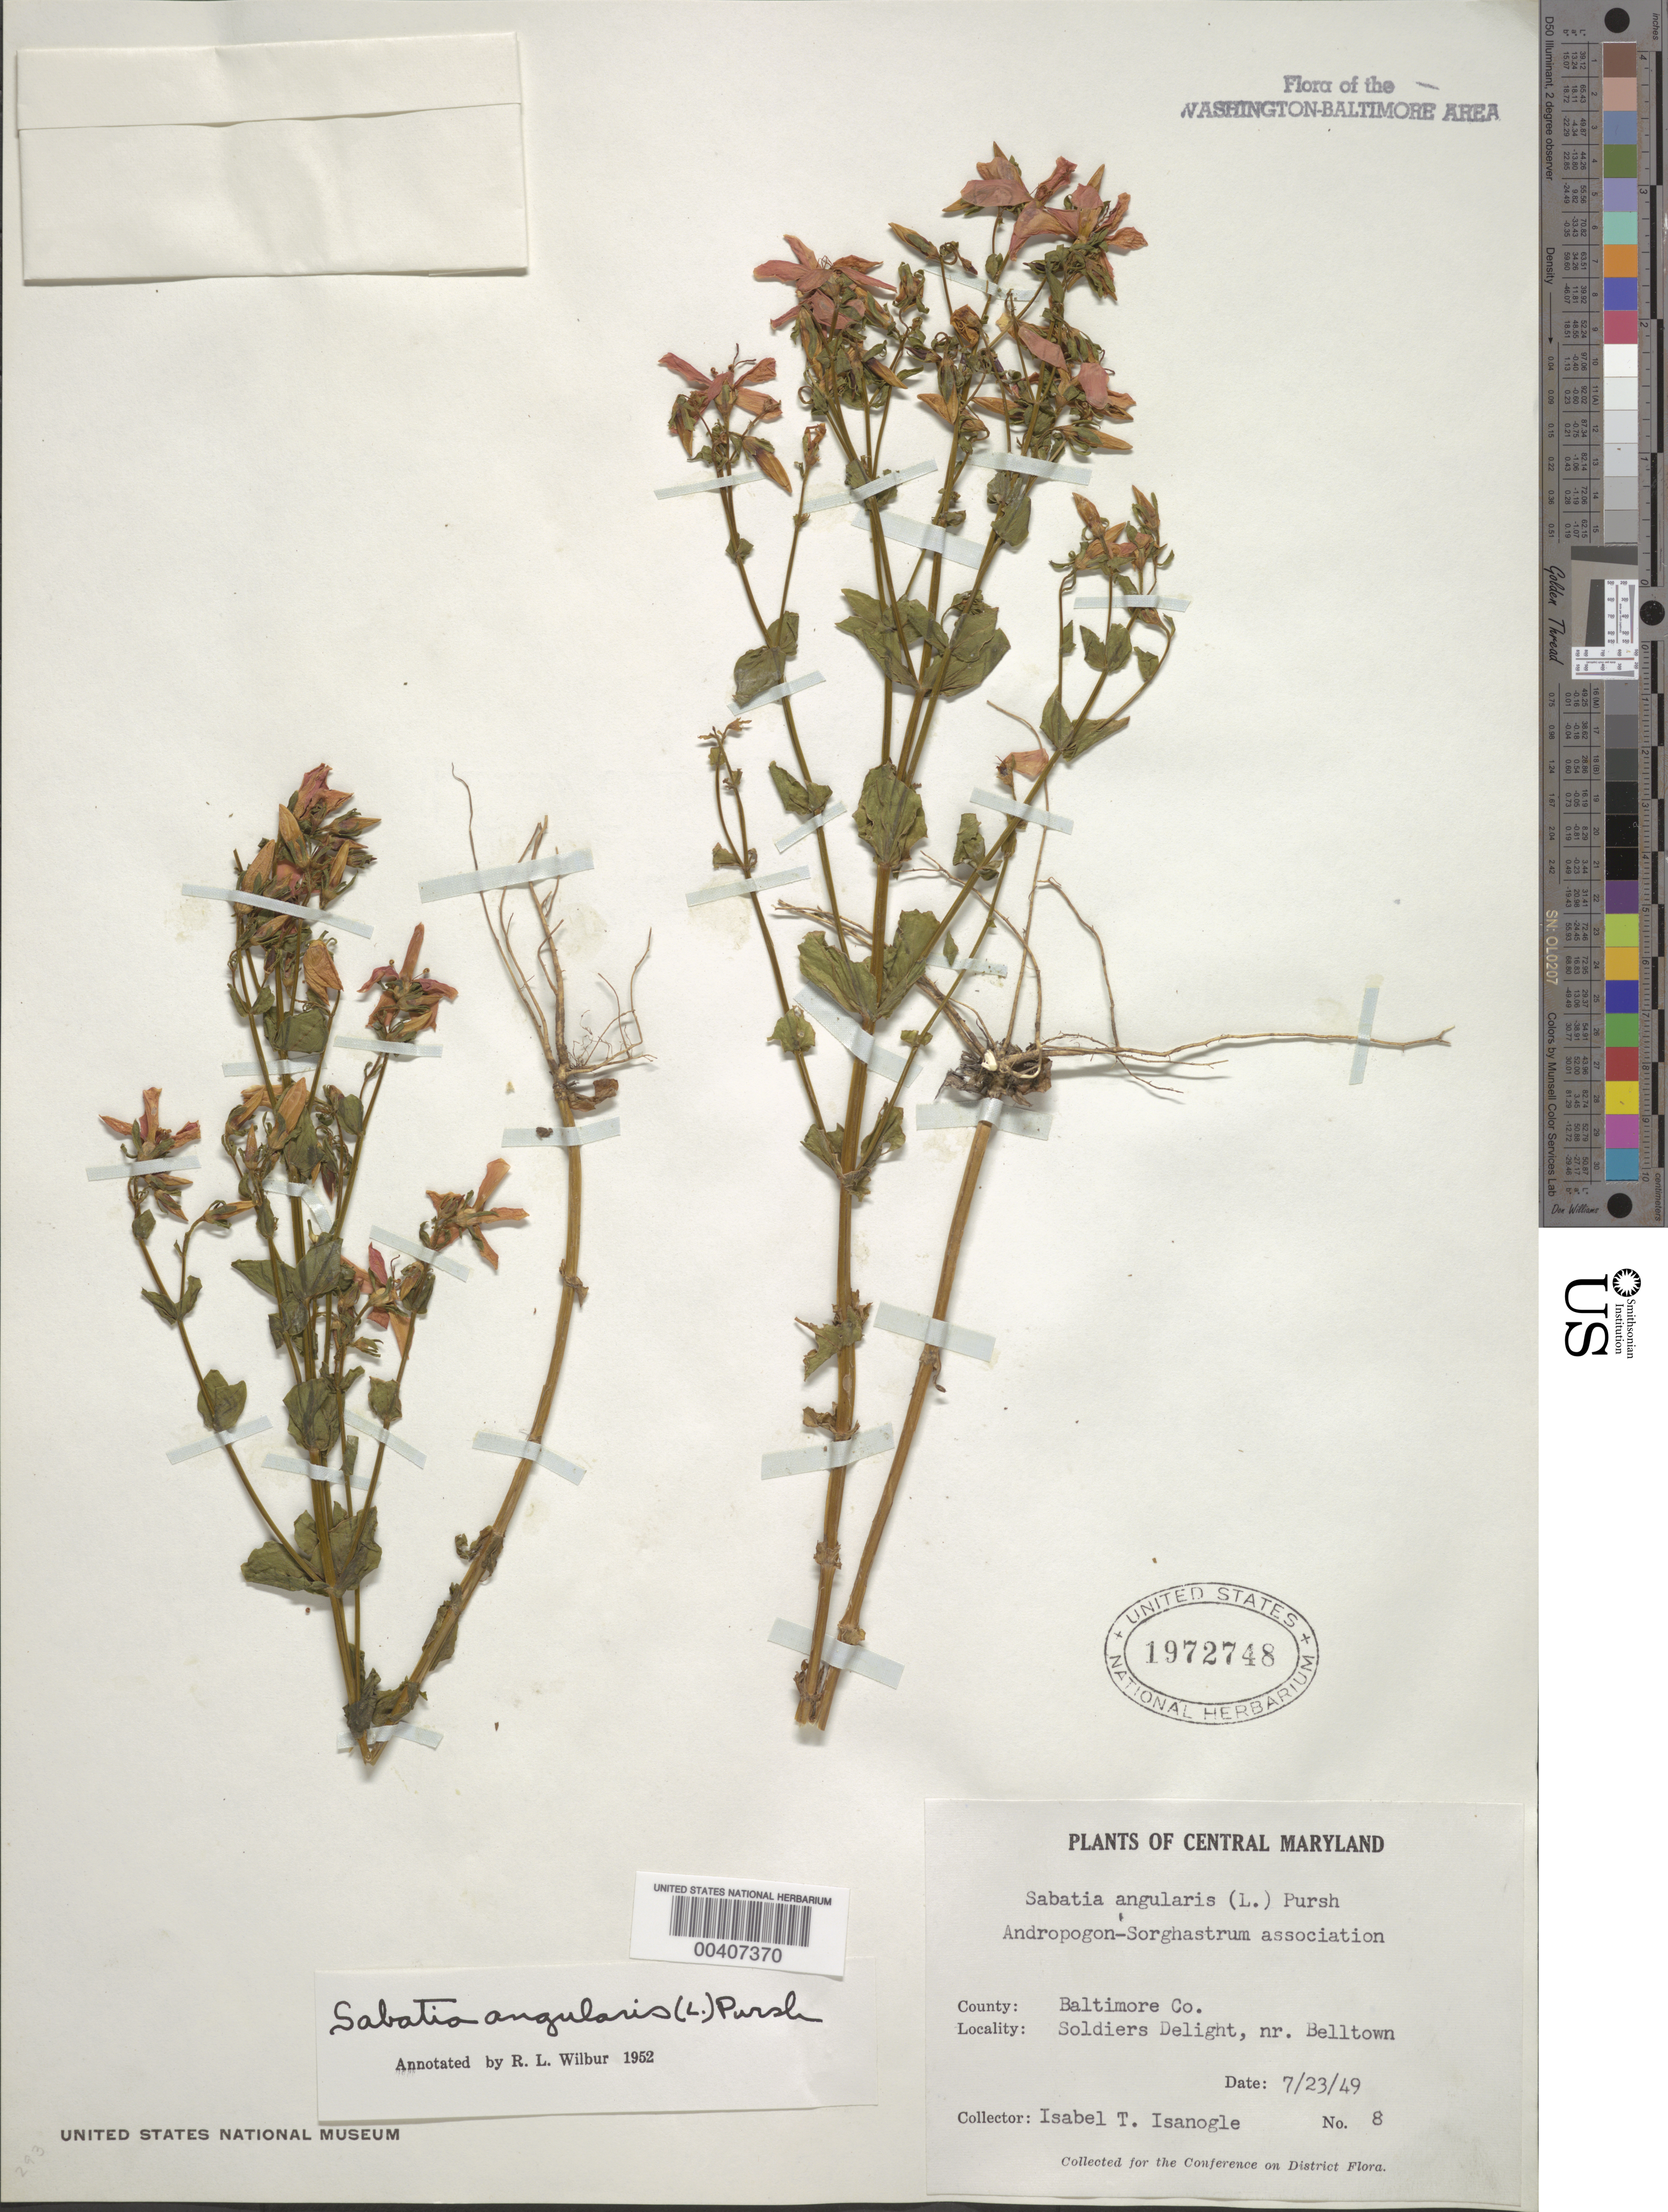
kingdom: Plantae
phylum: Tracheophyta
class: Magnoliopsida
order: Gentianales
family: Gentianaceae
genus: Sabatia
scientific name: Sabatia angularis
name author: (L.) Pursh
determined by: Wilbur, R. L.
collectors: I. Isanogle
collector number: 8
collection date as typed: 23 Jul 1949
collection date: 1949-07-23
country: United States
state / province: Maryland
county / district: Baltimore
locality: Soldiers Delight, near Belltown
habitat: Andropogon-Sorghastrum association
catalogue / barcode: US 1972748